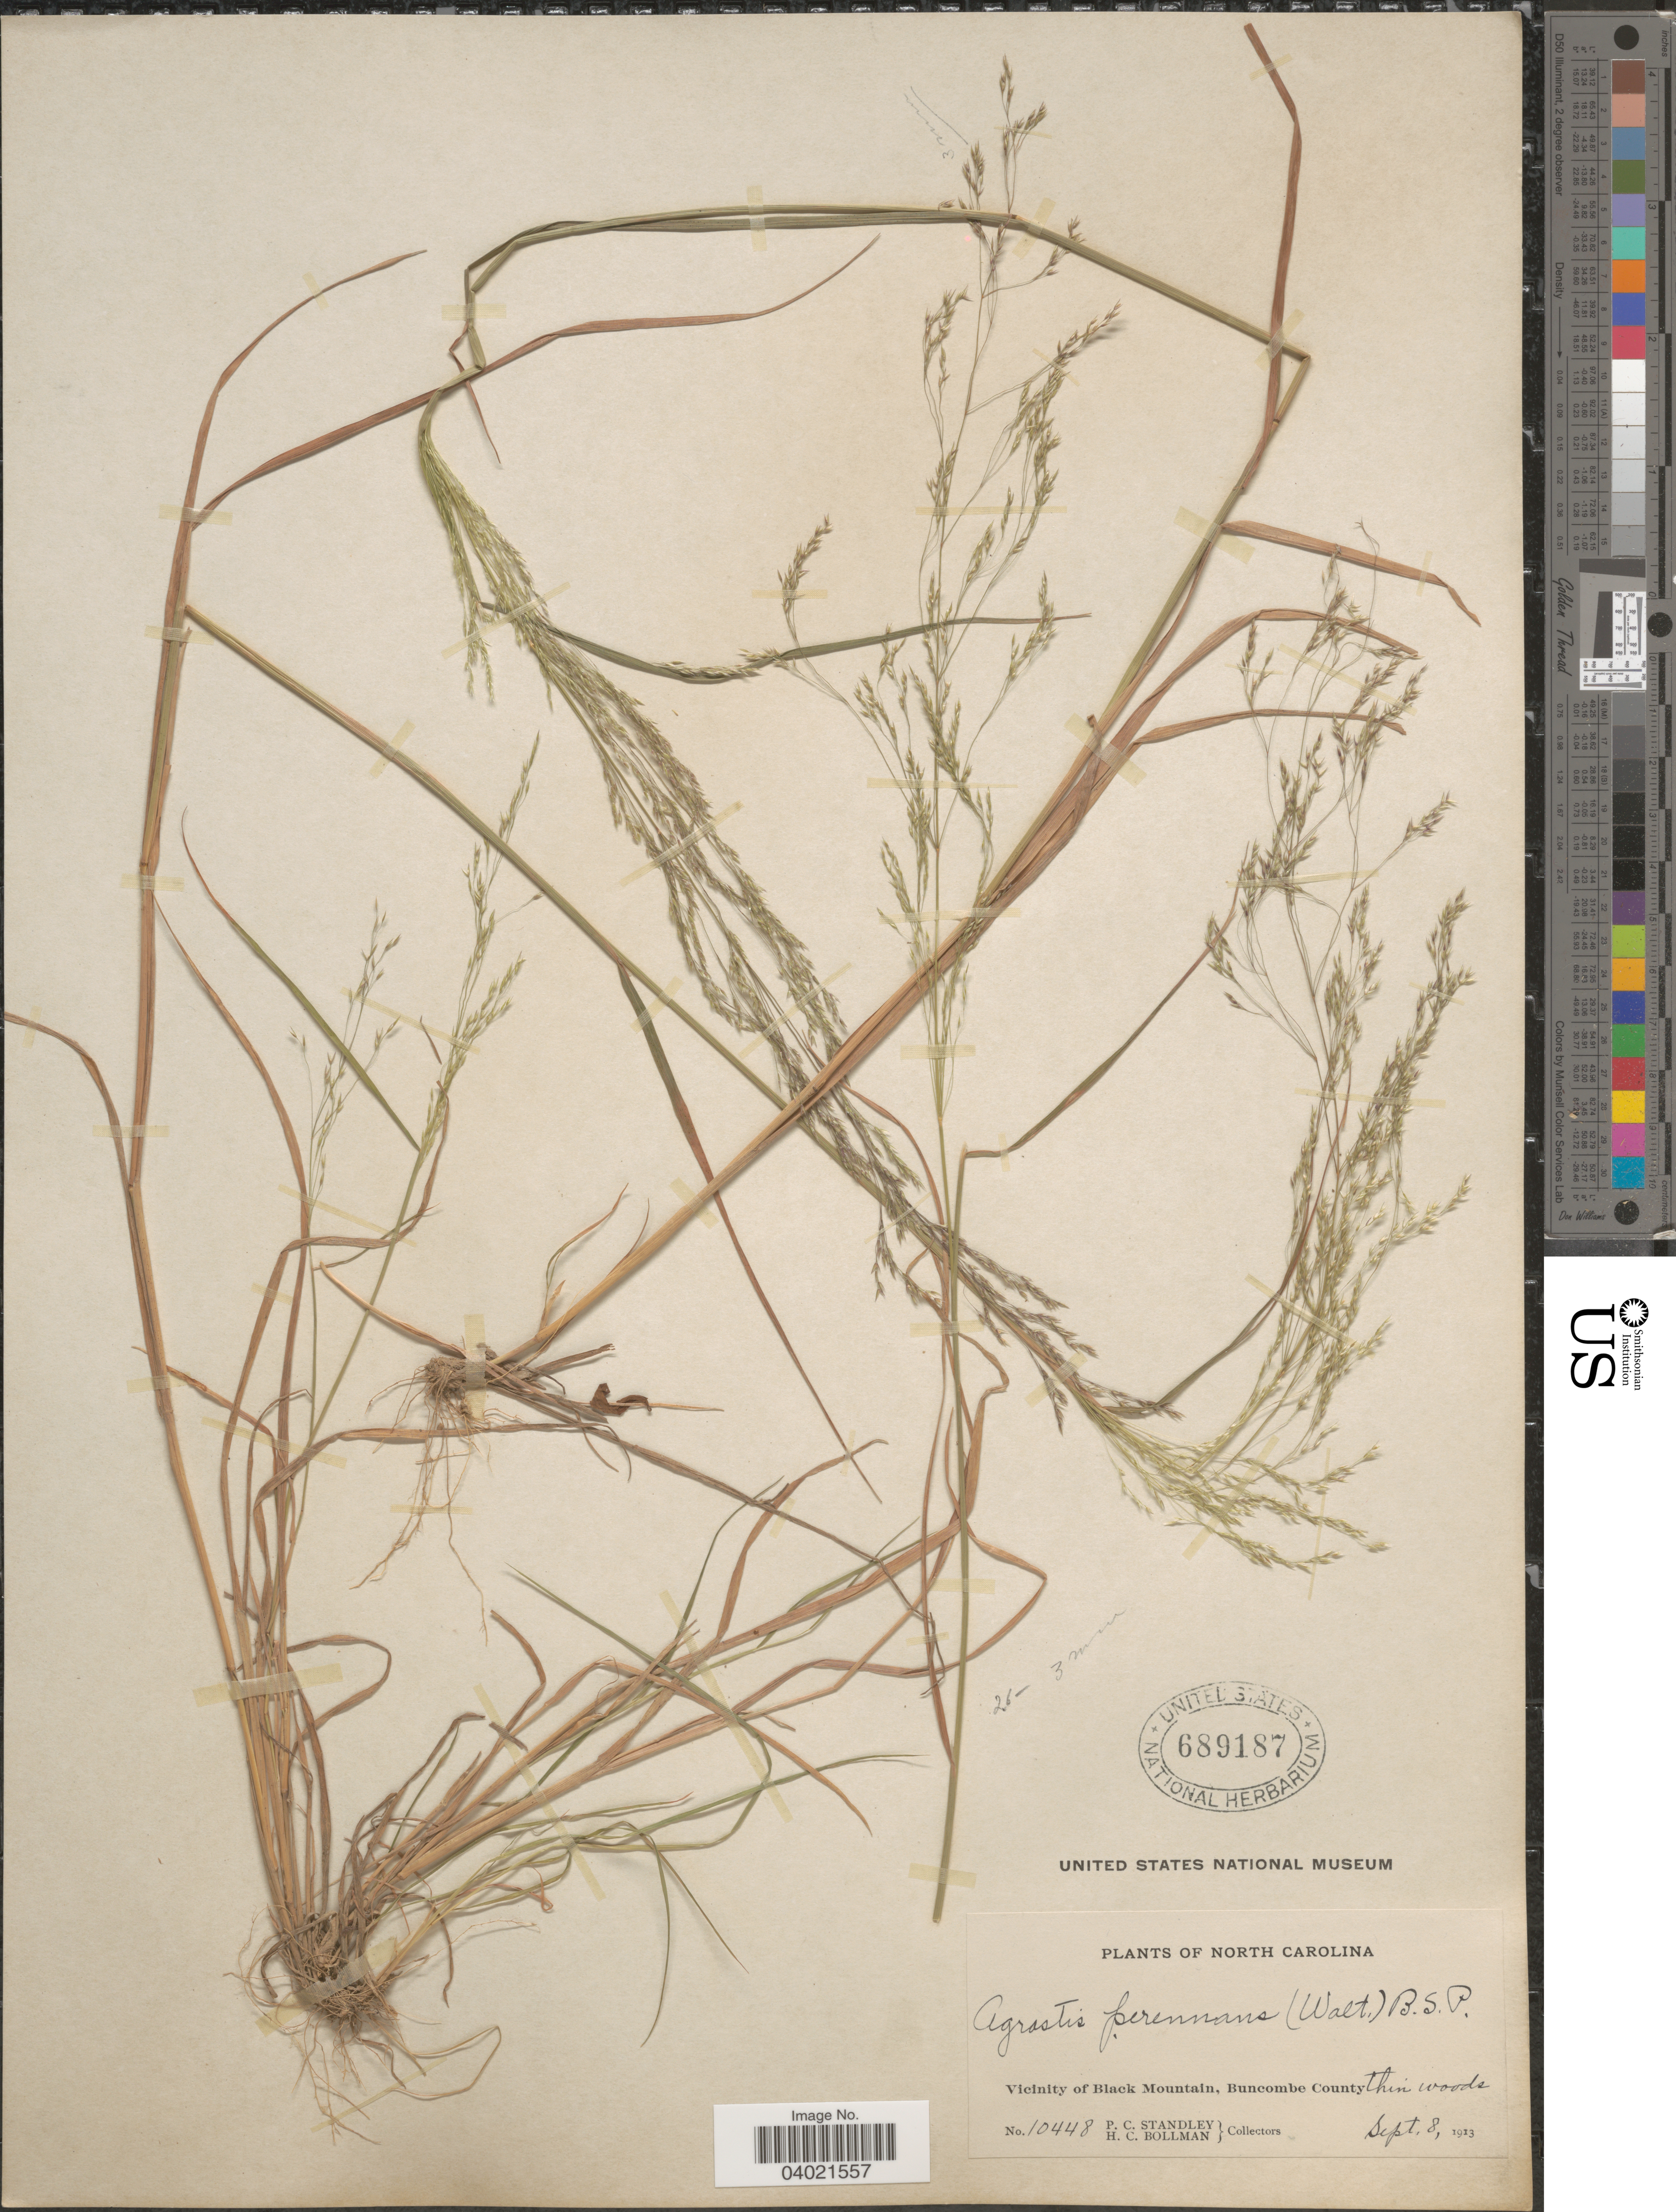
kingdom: Plantae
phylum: Tracheophyta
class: Liliopsida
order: Poales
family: Poaceae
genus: Agrostis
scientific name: Agrostis perennans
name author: (Walter) Tuck.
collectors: P. C. Standley & H. C. Bollman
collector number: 10448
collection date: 1913-09-08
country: United States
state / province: North Carolina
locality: Vicinity of Black Mountain, Buncombe County.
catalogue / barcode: US 689187